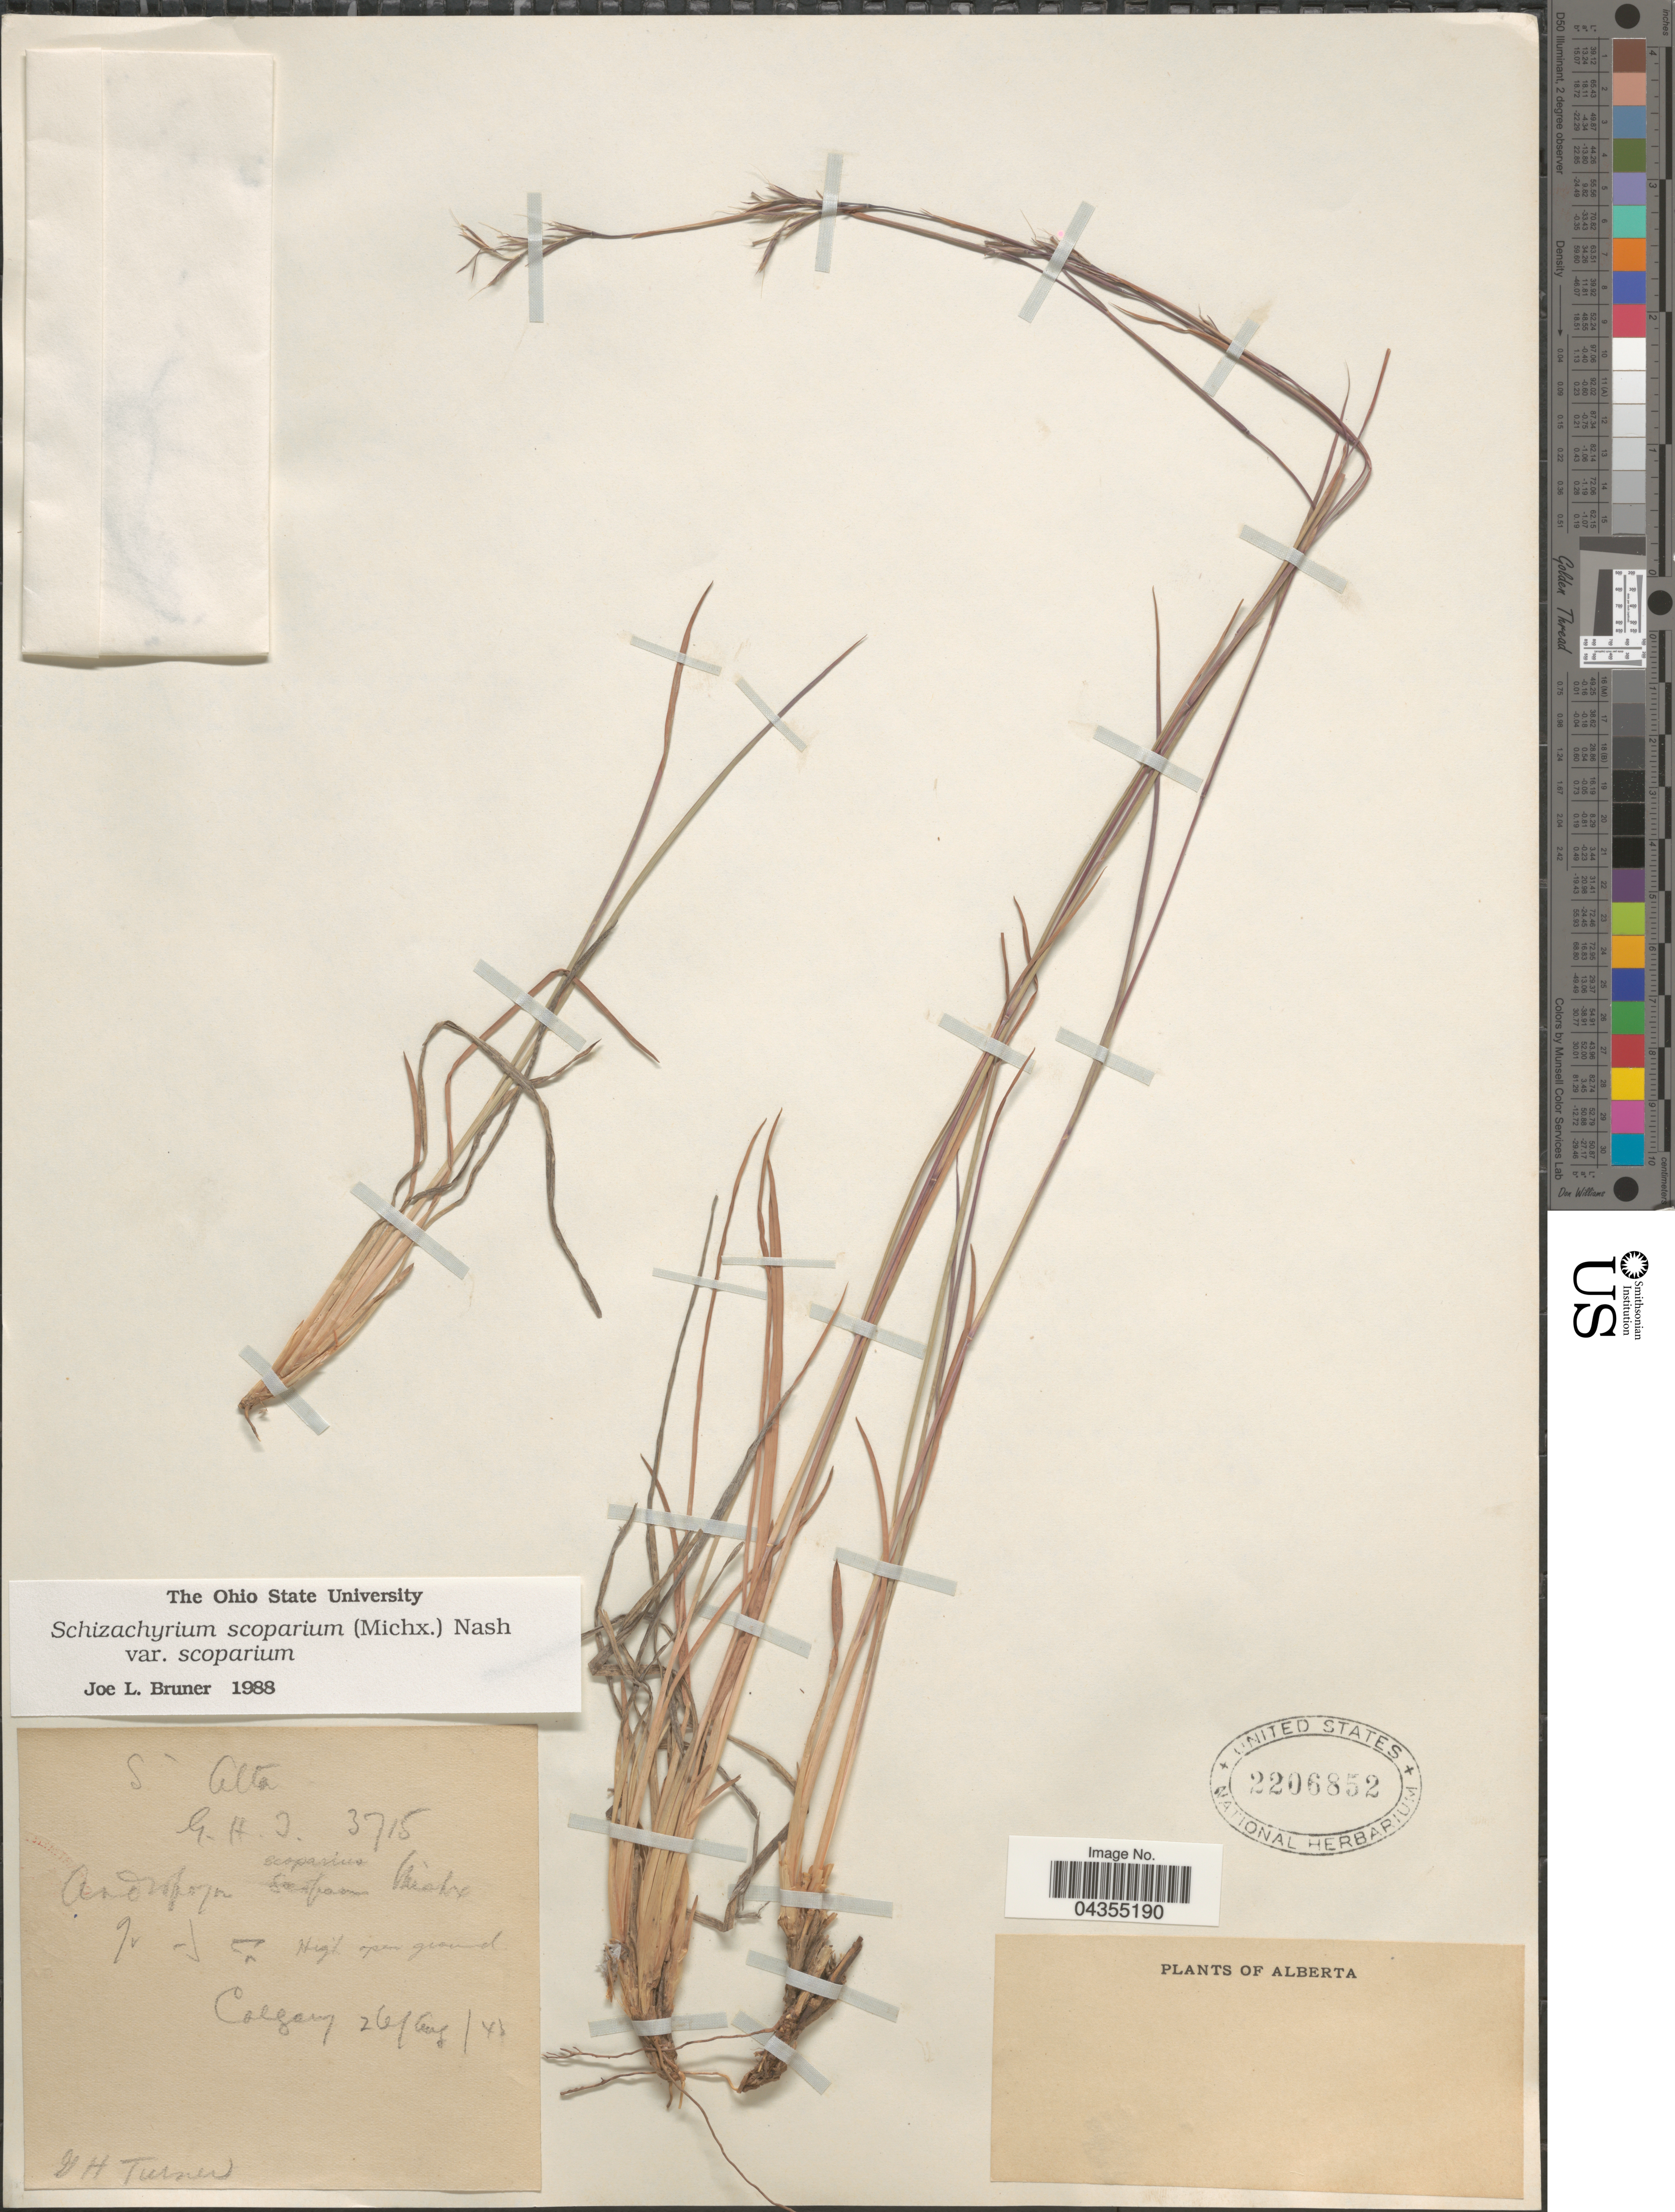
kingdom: Plantae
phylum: Tracheophyta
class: Liliopsida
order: Poales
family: Poaceae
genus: Schizachyrium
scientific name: Schizachyrium scoparium var. scoparium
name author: (Michx.) Nash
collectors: G. H. Turner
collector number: G.H.I.3715?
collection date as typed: Transcribed d/m/y: 26/8/45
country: Canada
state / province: Alberta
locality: S. Alta. Calgary.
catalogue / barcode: US 2206852